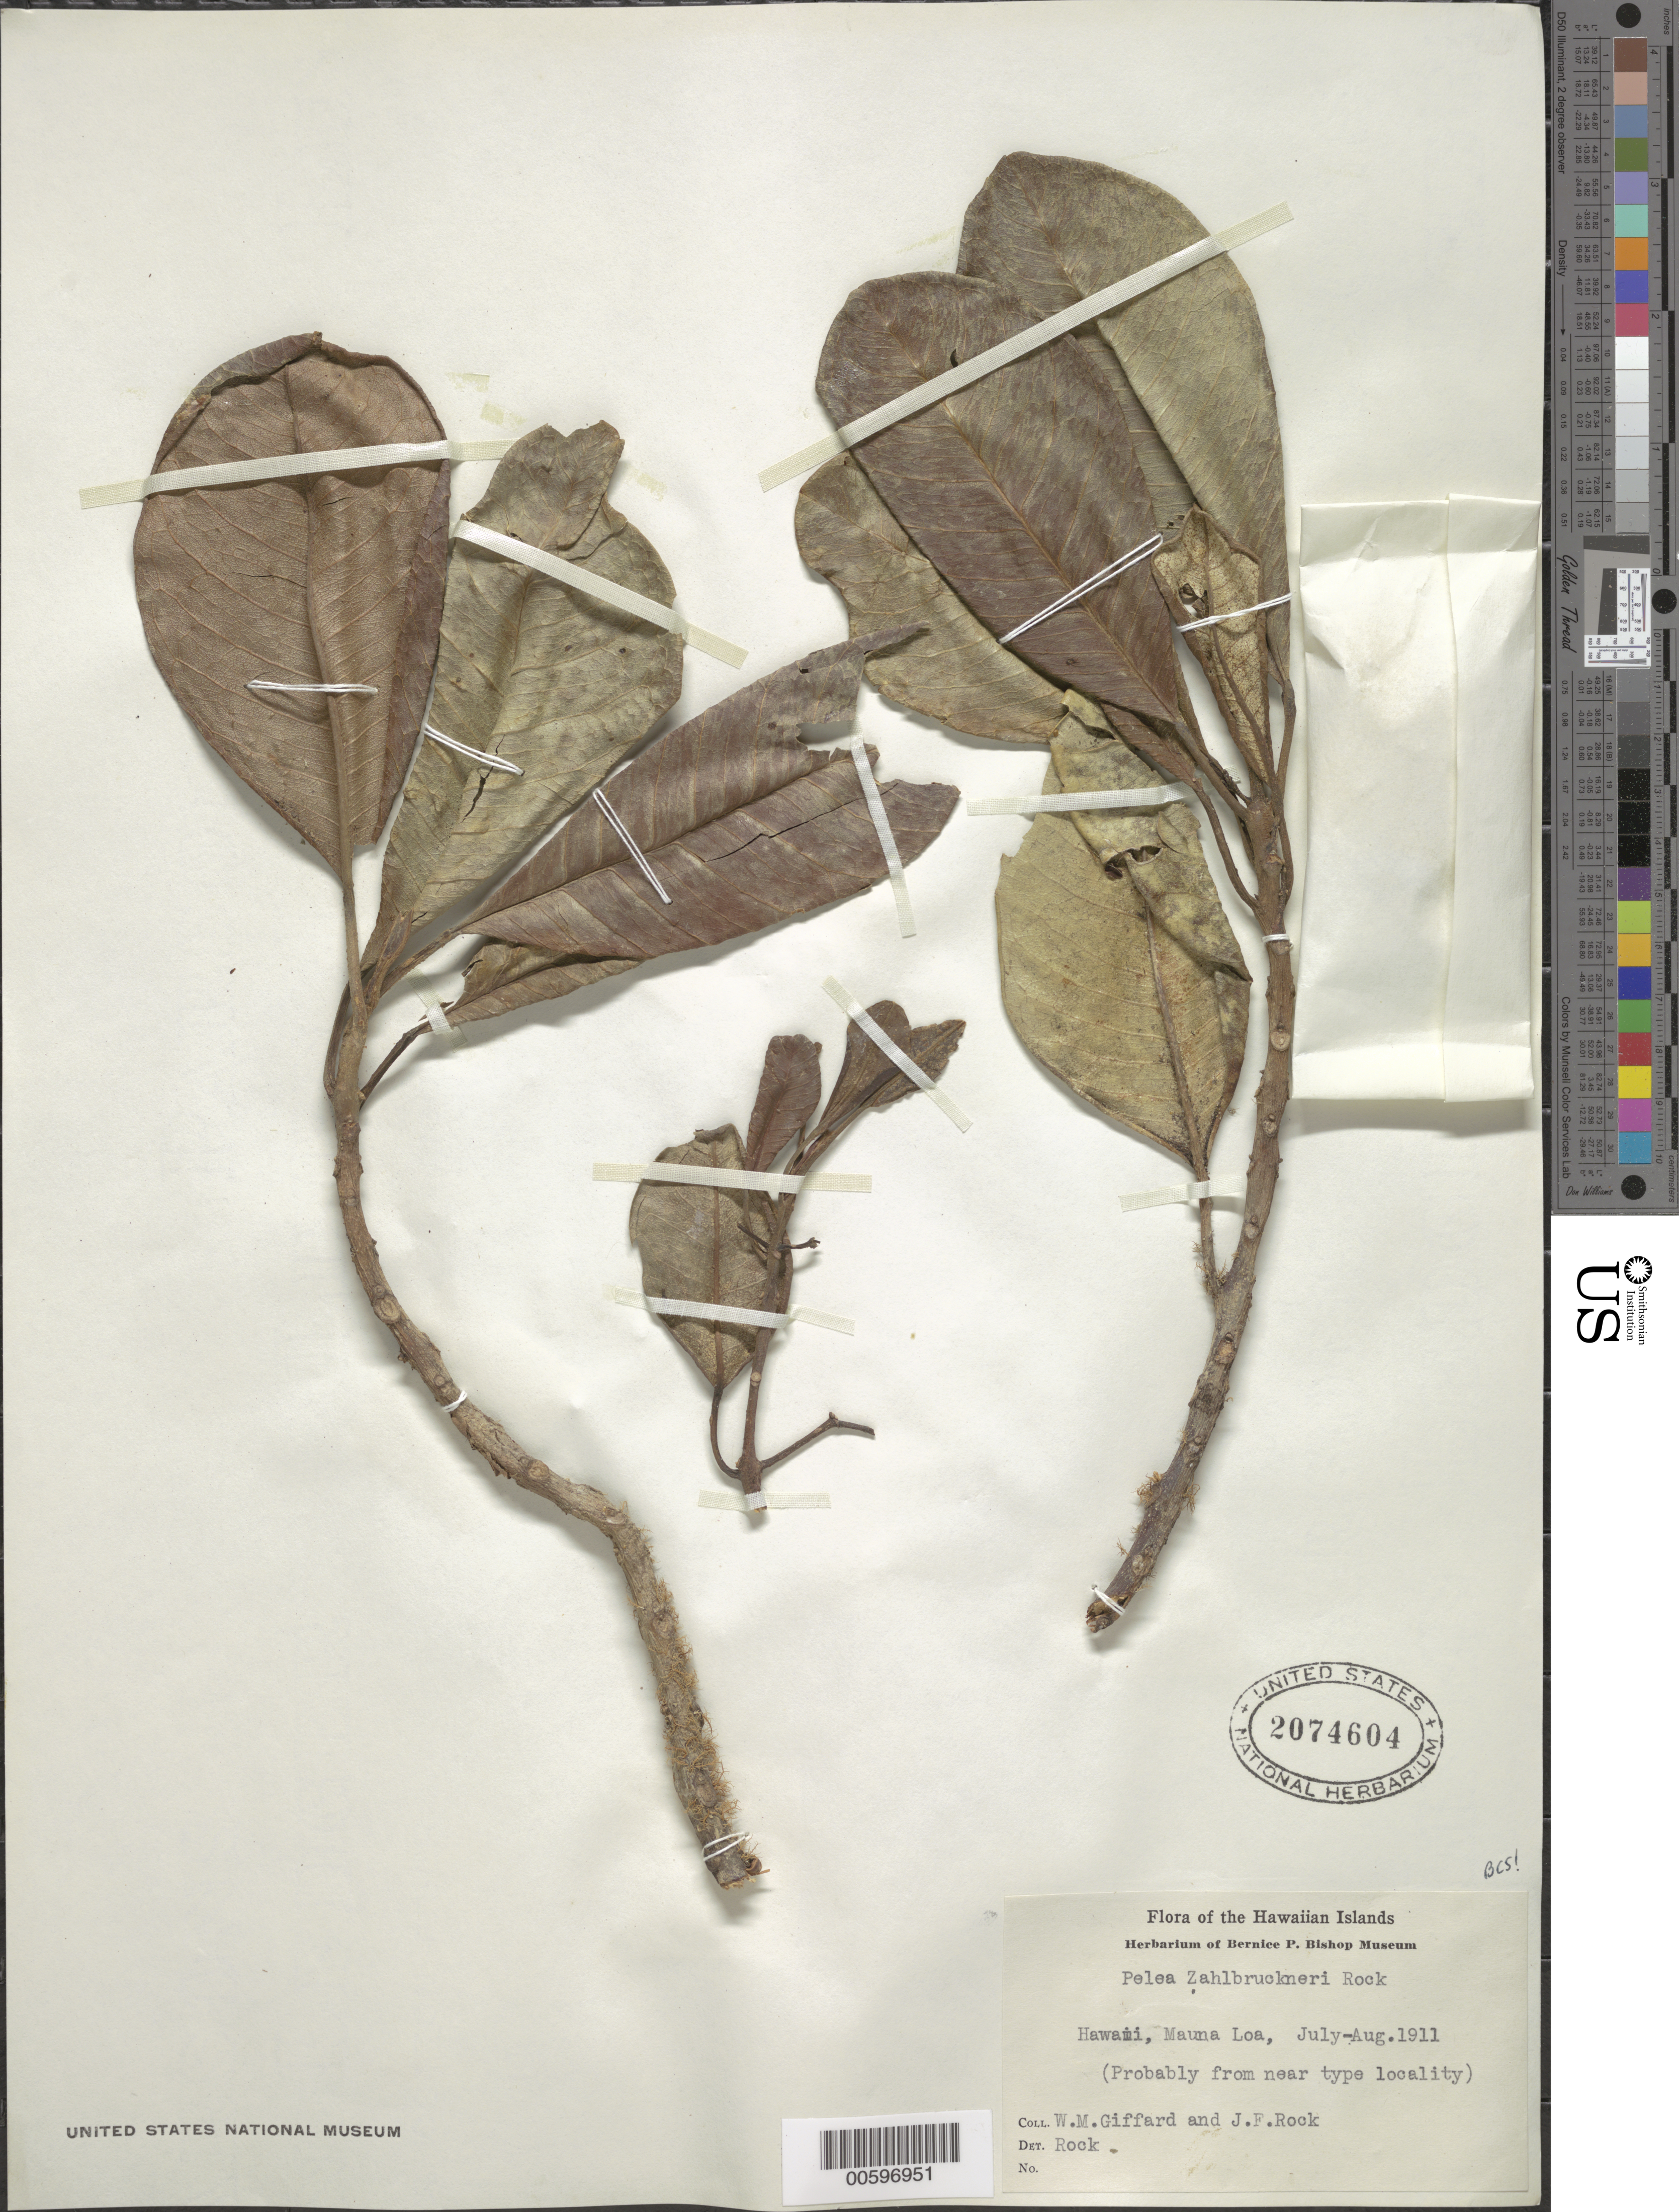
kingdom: Plantae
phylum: Tracheophyta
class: Magnoliopsida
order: Sapindales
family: Rutaceae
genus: Melicope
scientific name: Melicope wawraeana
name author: (H. Lév.) T.G. Hartley & B.C. Stone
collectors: W. Giffard & J. F. Rock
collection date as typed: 0 Jul 1911 to 0 Aug 1911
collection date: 1911-07/1911-08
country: United States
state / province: Hawaii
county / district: Hawaii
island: Hawaii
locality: Mauna Loa.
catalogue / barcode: US 2074604